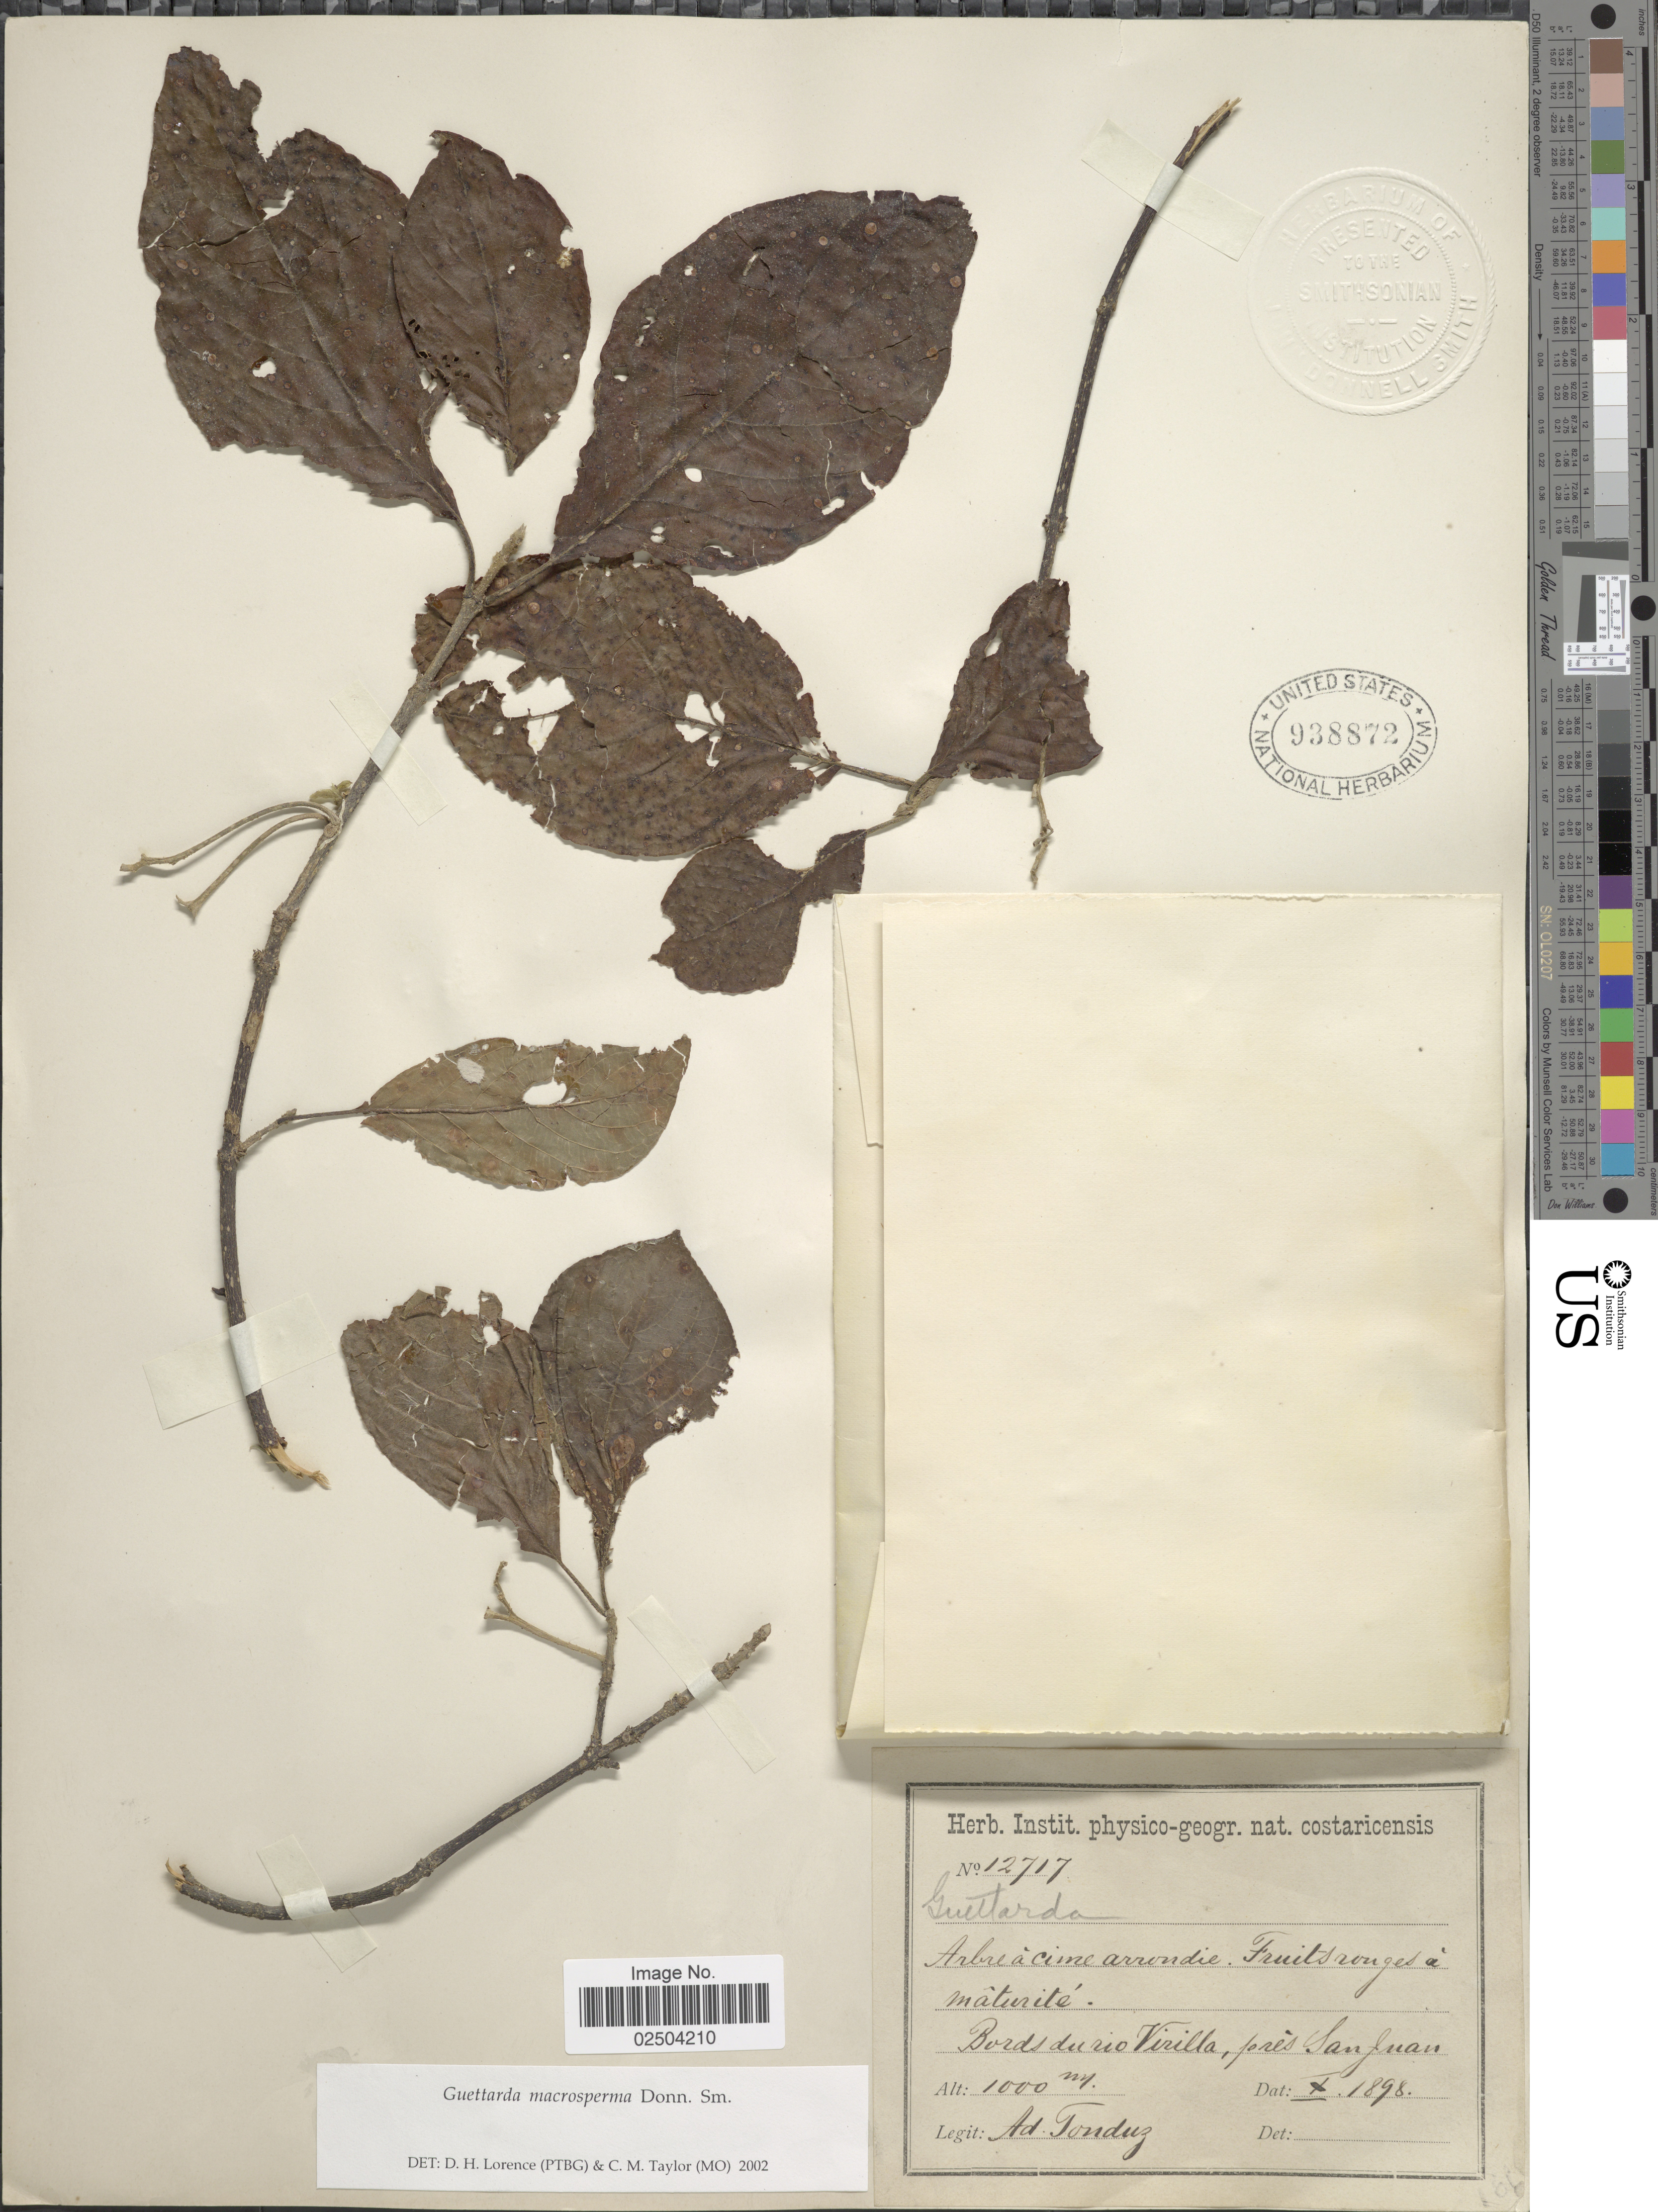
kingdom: Plantae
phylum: Tracheophyta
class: Magnoliopsida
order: Gentianales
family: Rubiaceae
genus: Guettarda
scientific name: Guettarda macrosperma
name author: Donn. Sm.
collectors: A. Tonduz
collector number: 12717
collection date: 1898-10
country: Costa Rica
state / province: San José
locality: Bords du rio Virilla, pres San Juan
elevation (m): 1000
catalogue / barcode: US 938872